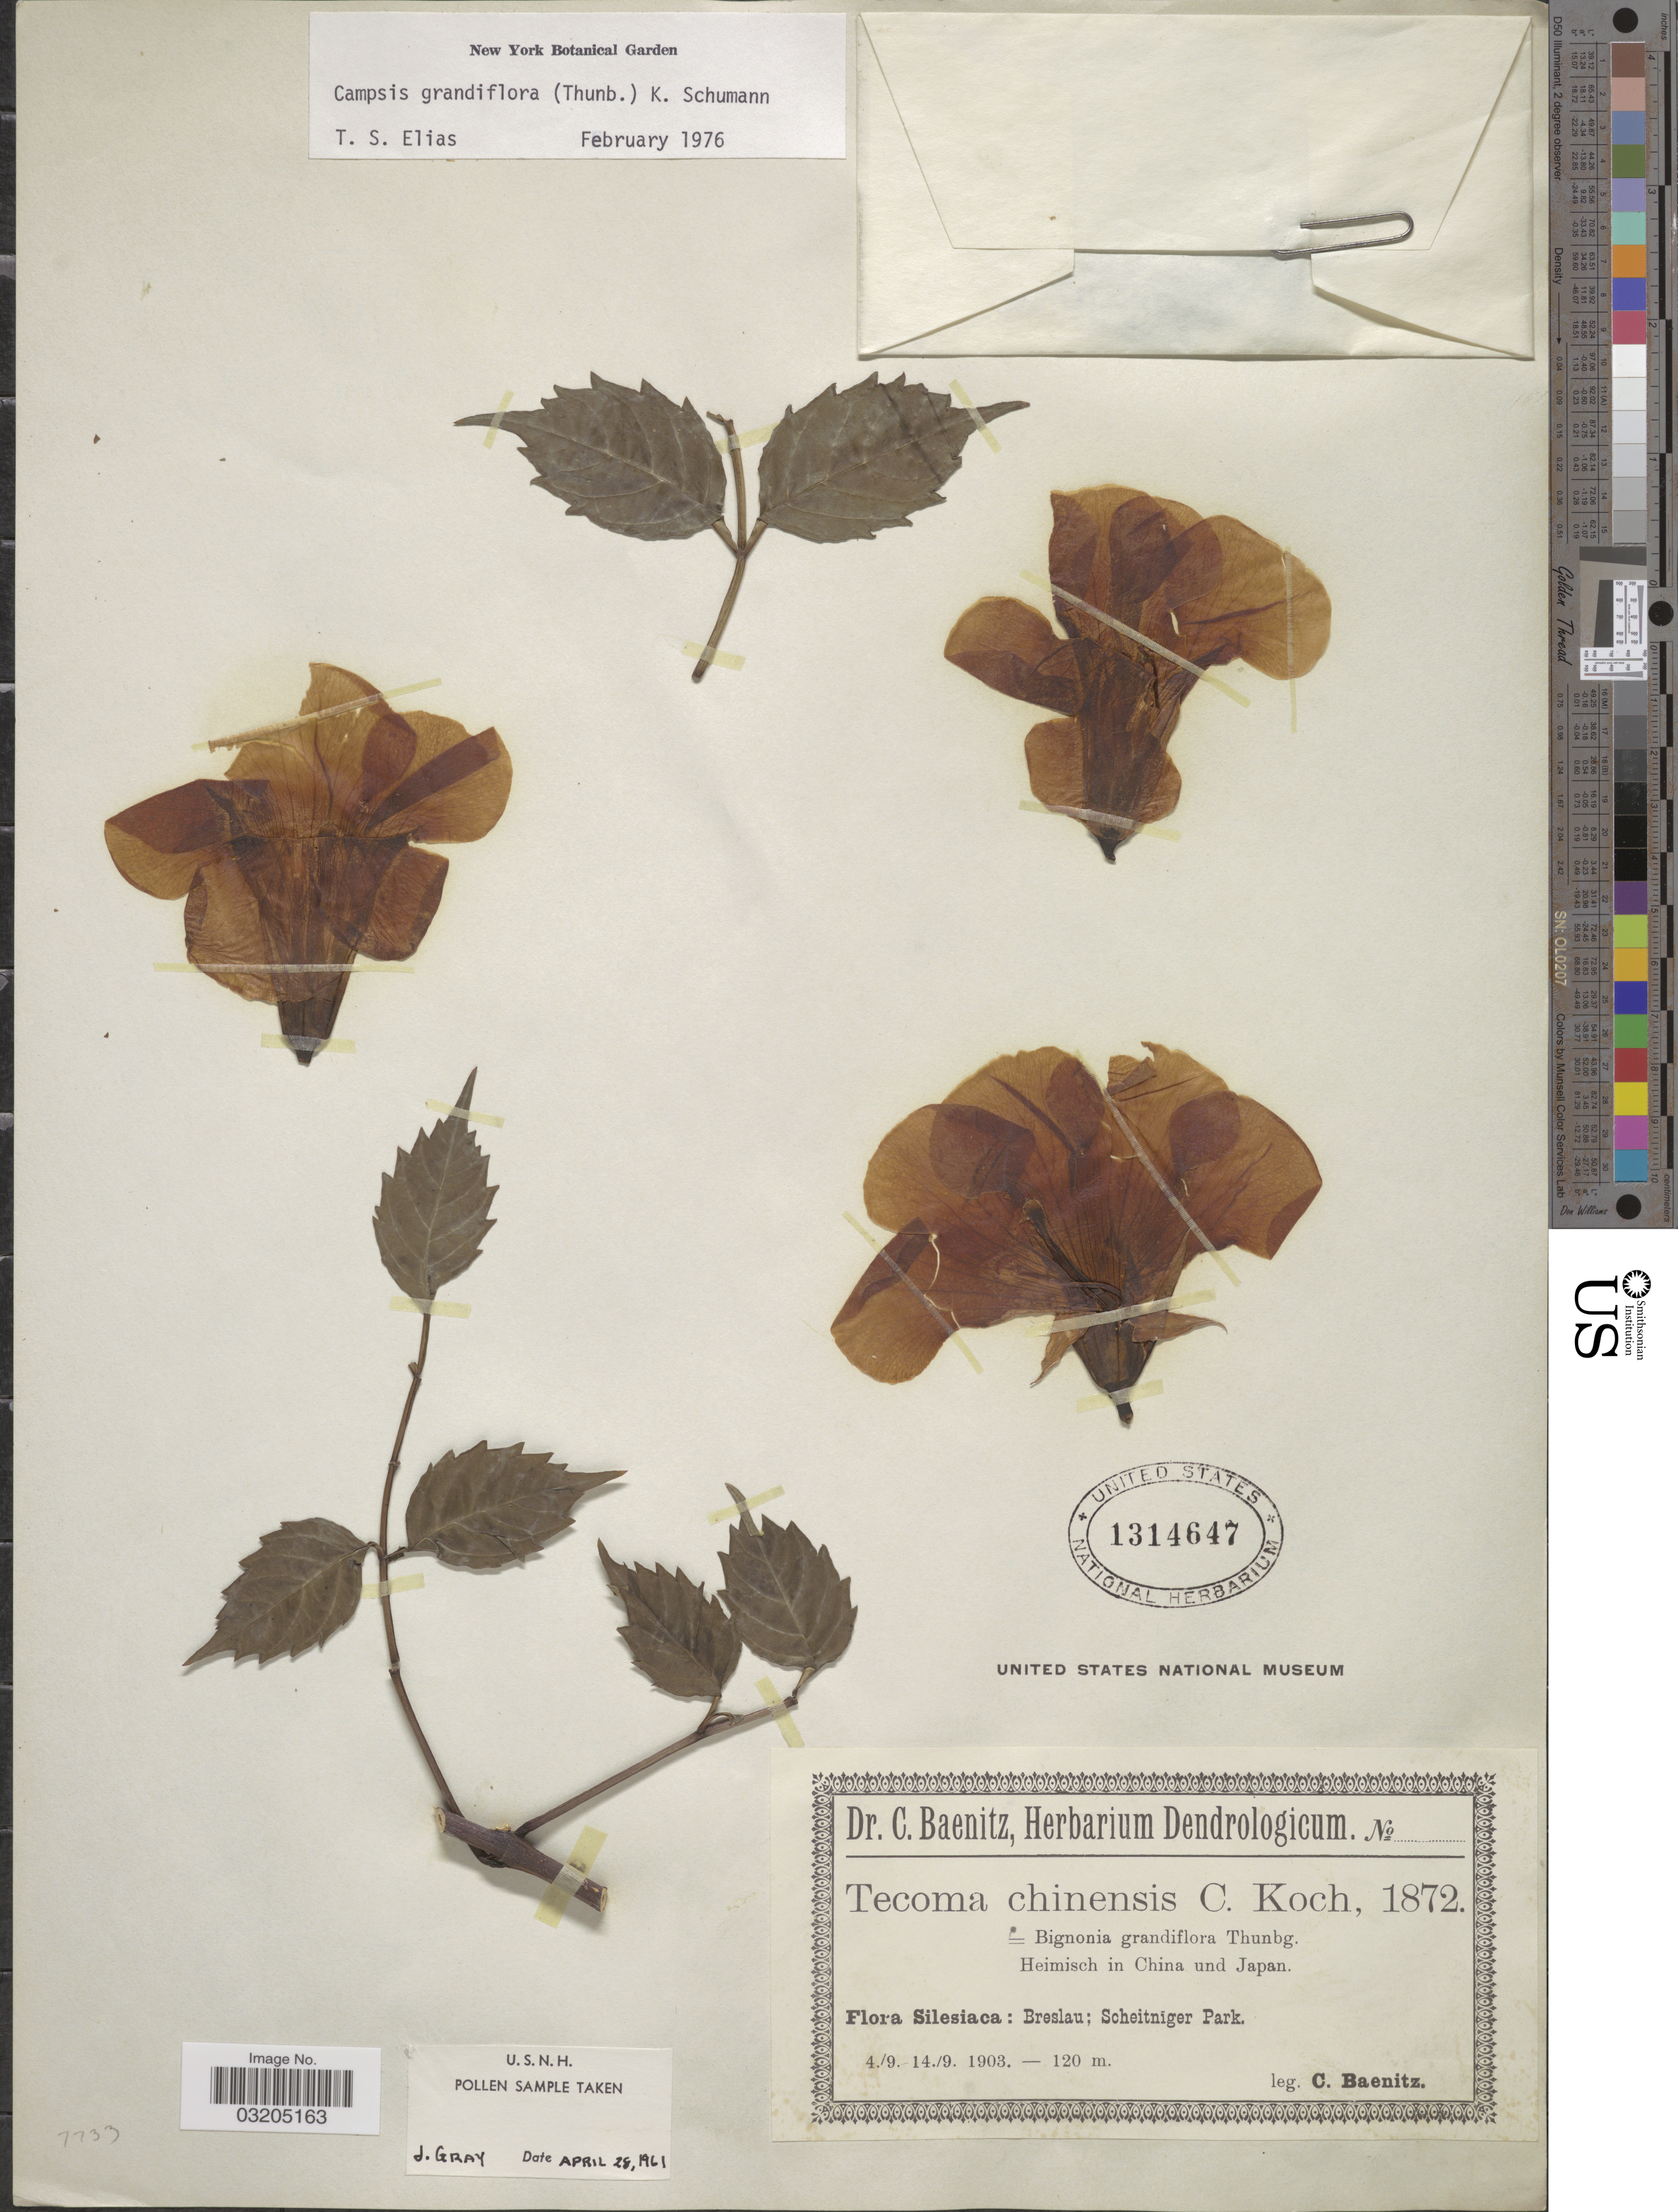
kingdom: Plantae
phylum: Tracheophyta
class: Magnoliopsida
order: Lamiales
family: Bignoniaceae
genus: Campsis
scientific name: Campsis grandiflora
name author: (L.) Seem.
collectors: C. G. Baenitz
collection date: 1903-09-04/1903-09-14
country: Poland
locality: Silesiaca: Breslau; Scheitniger Park.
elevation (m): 120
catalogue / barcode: US 1314647